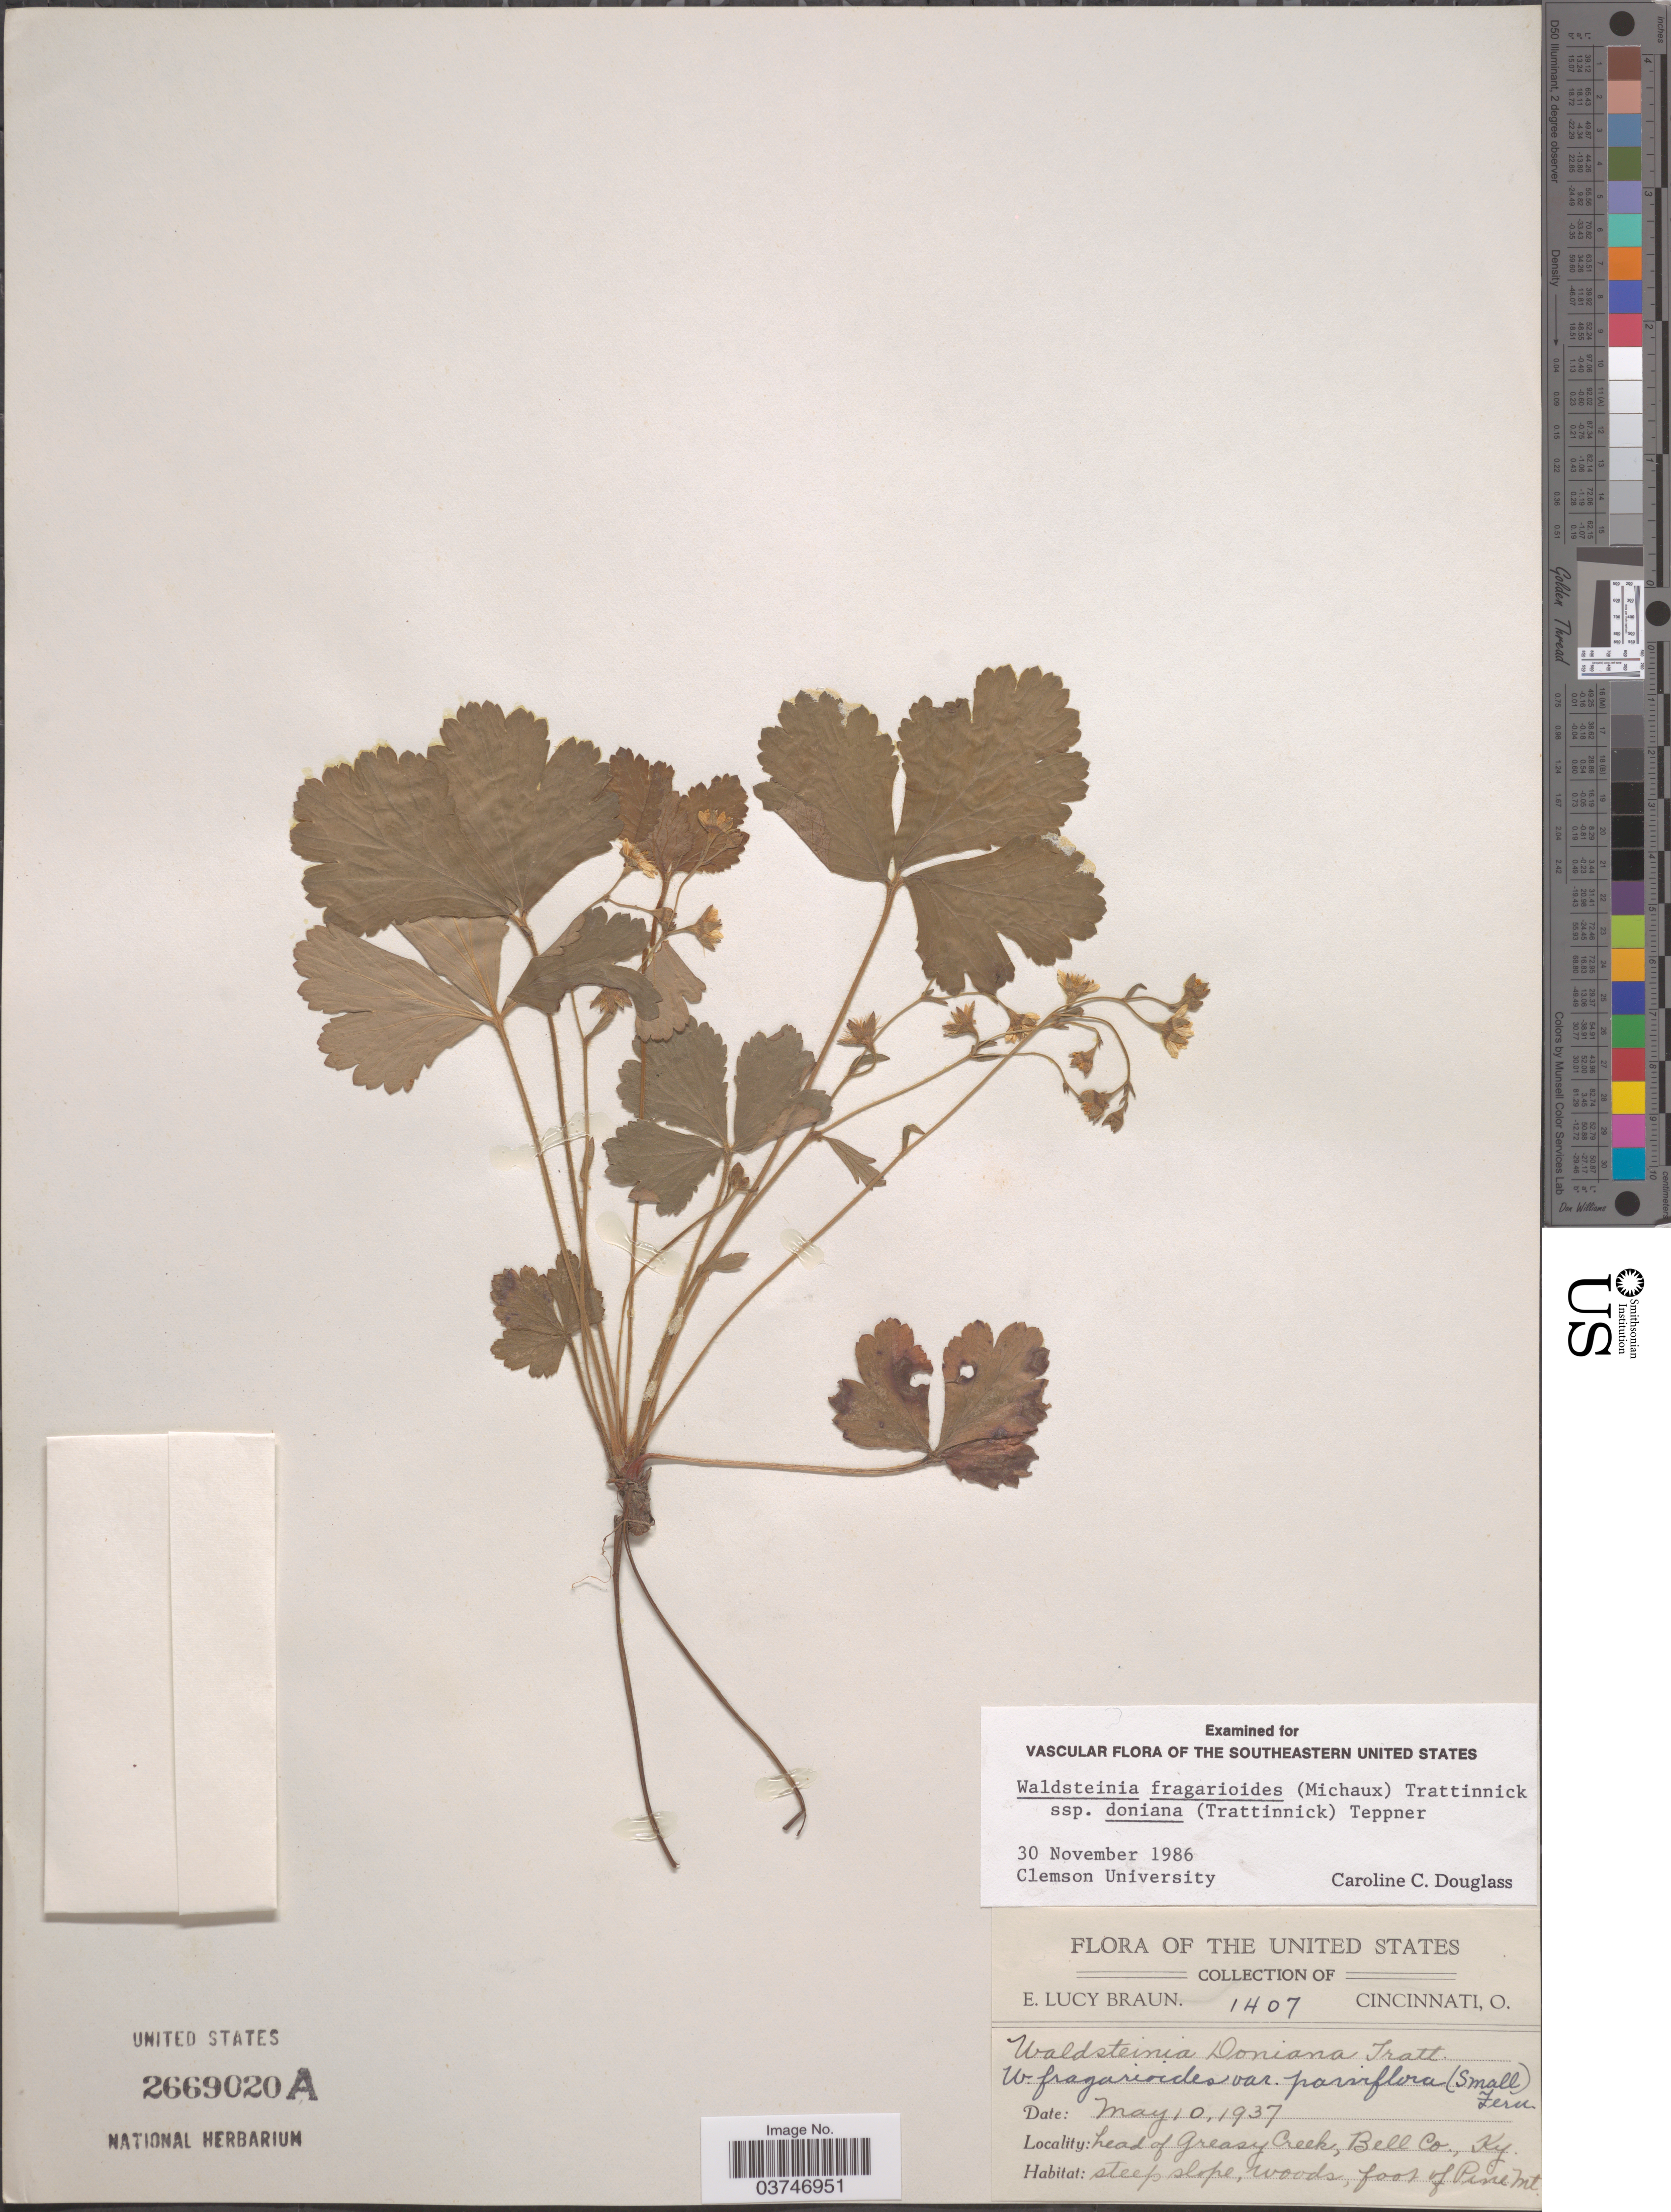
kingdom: Plantae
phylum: Tracheophyta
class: Magnoliopsida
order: Rosales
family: Rosaceae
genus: Waldsteinia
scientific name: Waldsteinia fragarioides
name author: (Michx.) Tratt.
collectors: E. L. Braun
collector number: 1407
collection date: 1937-05-10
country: United States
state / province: Kentucky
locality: Head of Greasy Creek, Bell Co., steep slope, woods, foot of Pine Mt.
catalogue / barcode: US 2669020A